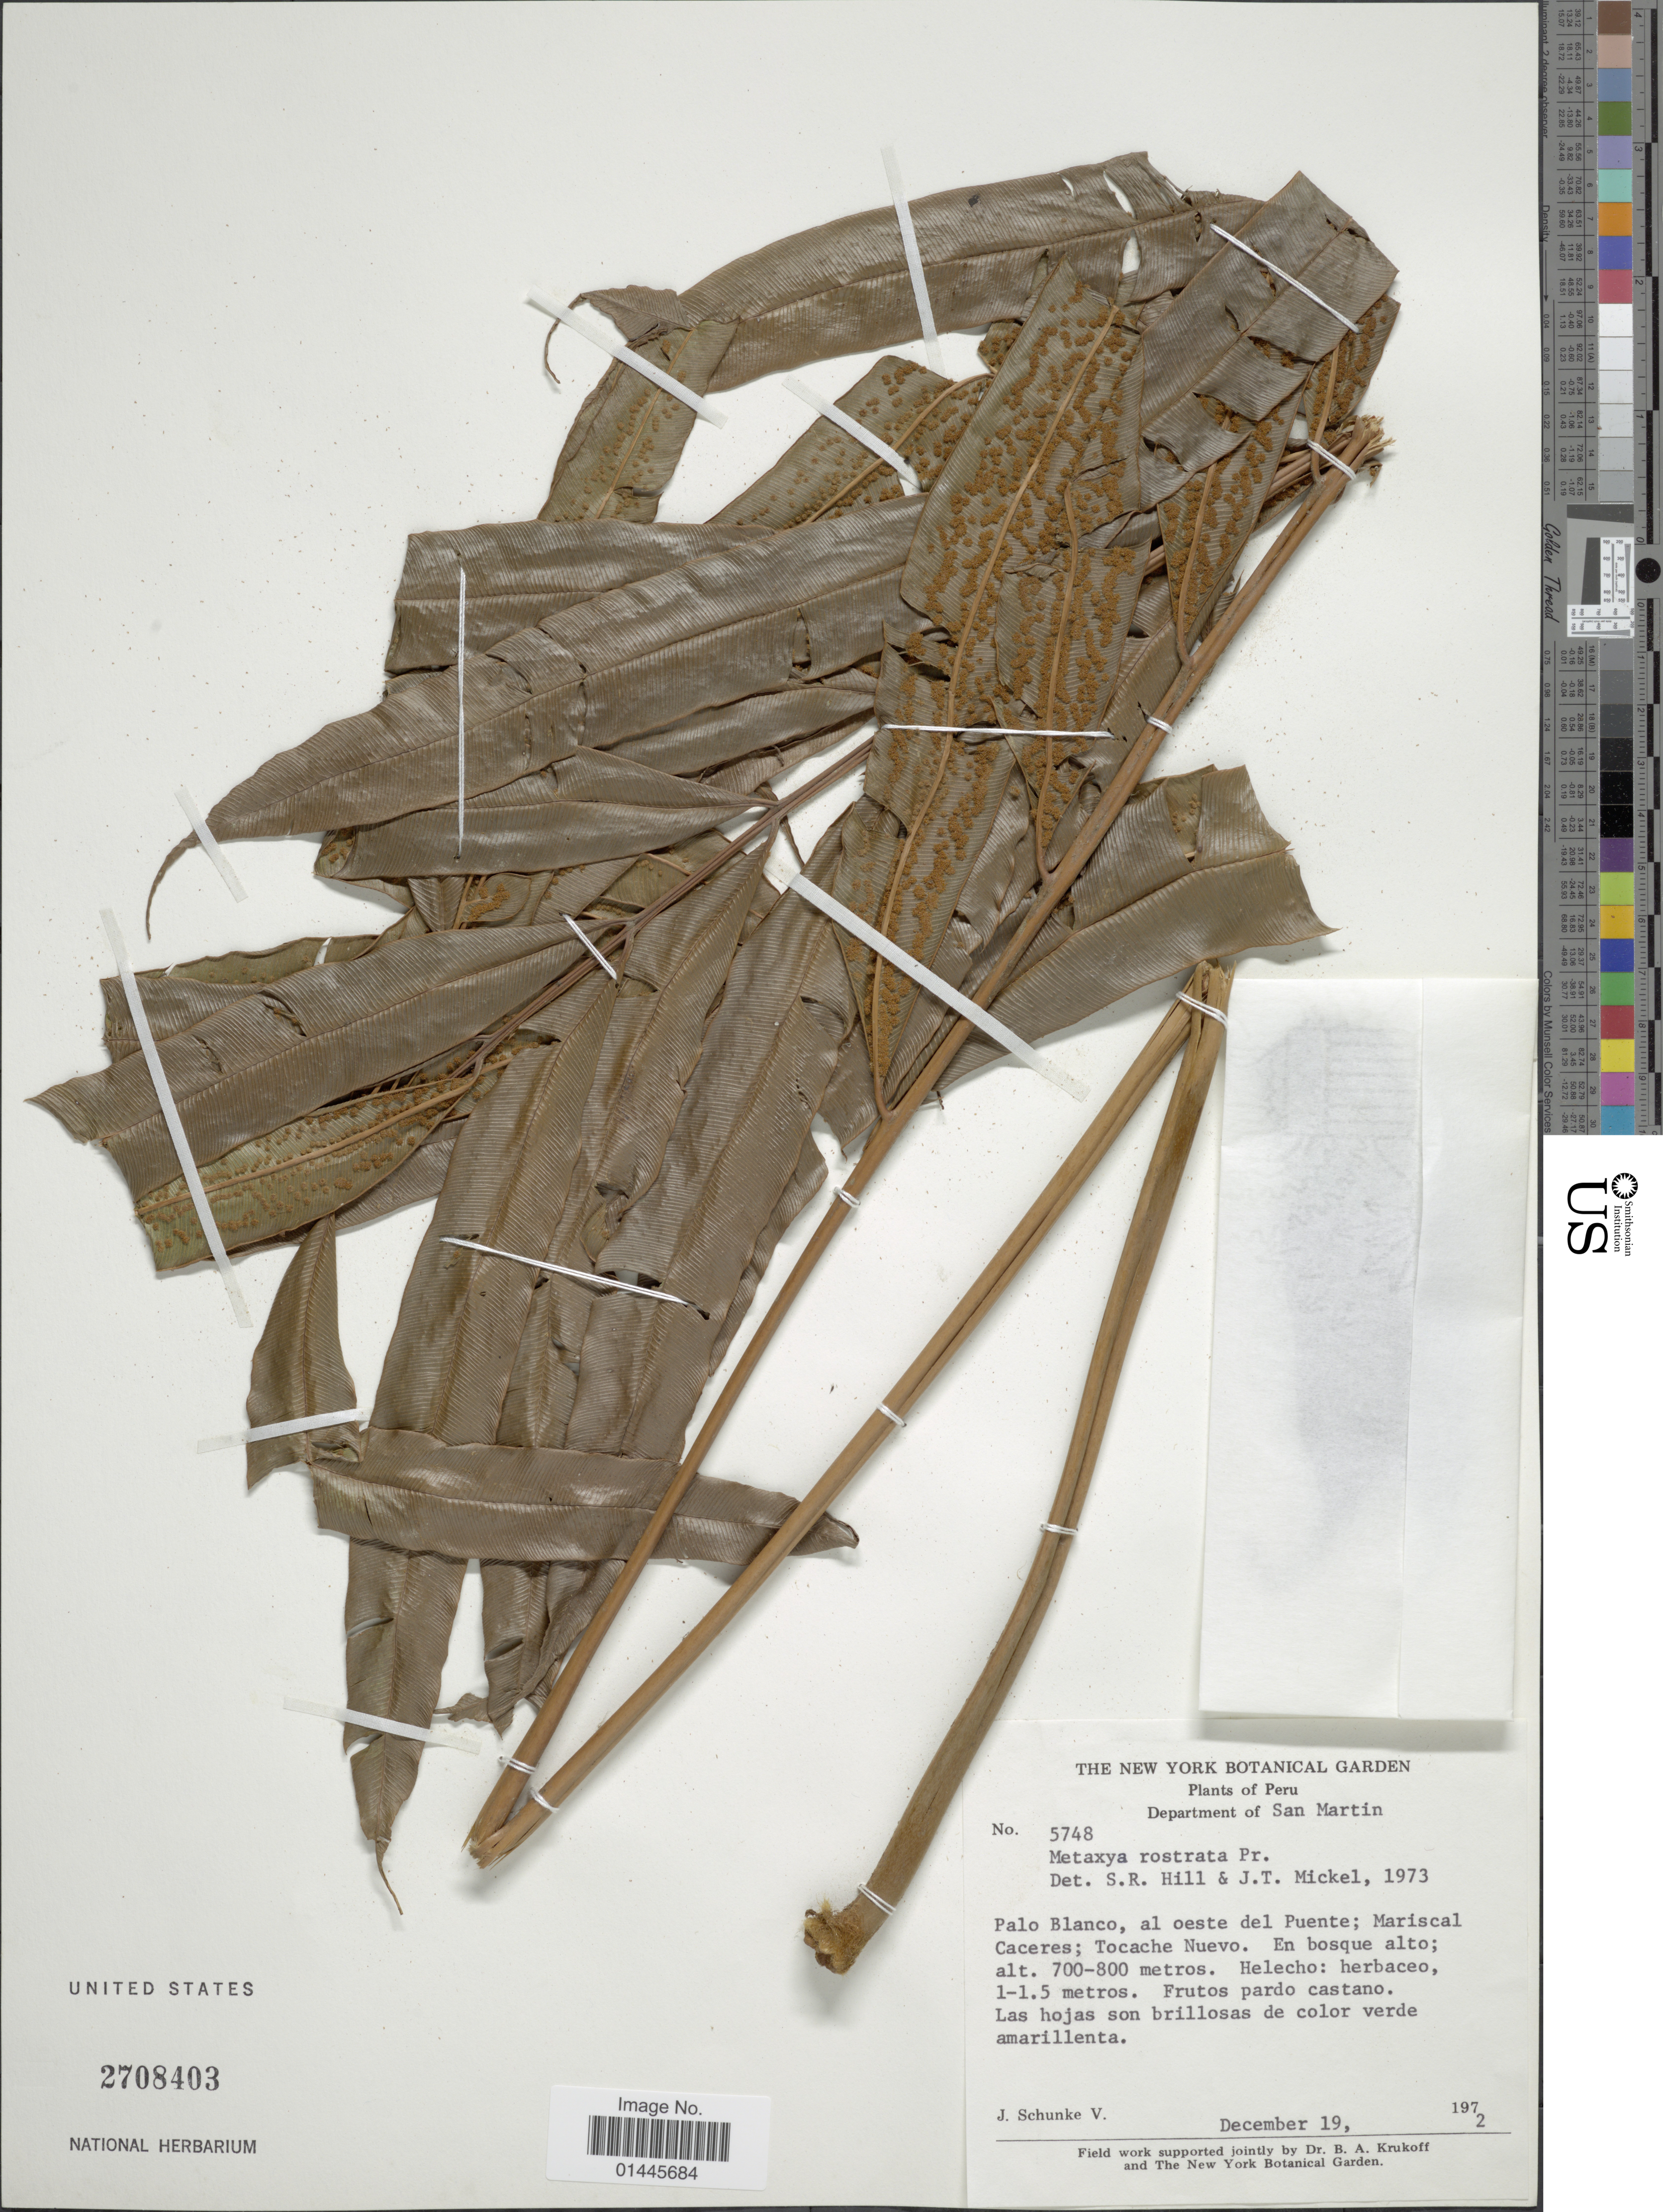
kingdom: Plantae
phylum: Tracheophyta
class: Polypodiopsida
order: Cyatheales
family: Metaxyaceae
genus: Metaxya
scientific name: Metaxya rostrata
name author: (Kunth) C. Presl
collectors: J. Schunke Vigo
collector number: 5748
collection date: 1972-12-19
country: Peru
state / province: San Martín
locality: Palo Blanco, al oeste del Puente; Mariscal Caceres; Tocache Nuevo.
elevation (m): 700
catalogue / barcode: US 2708403